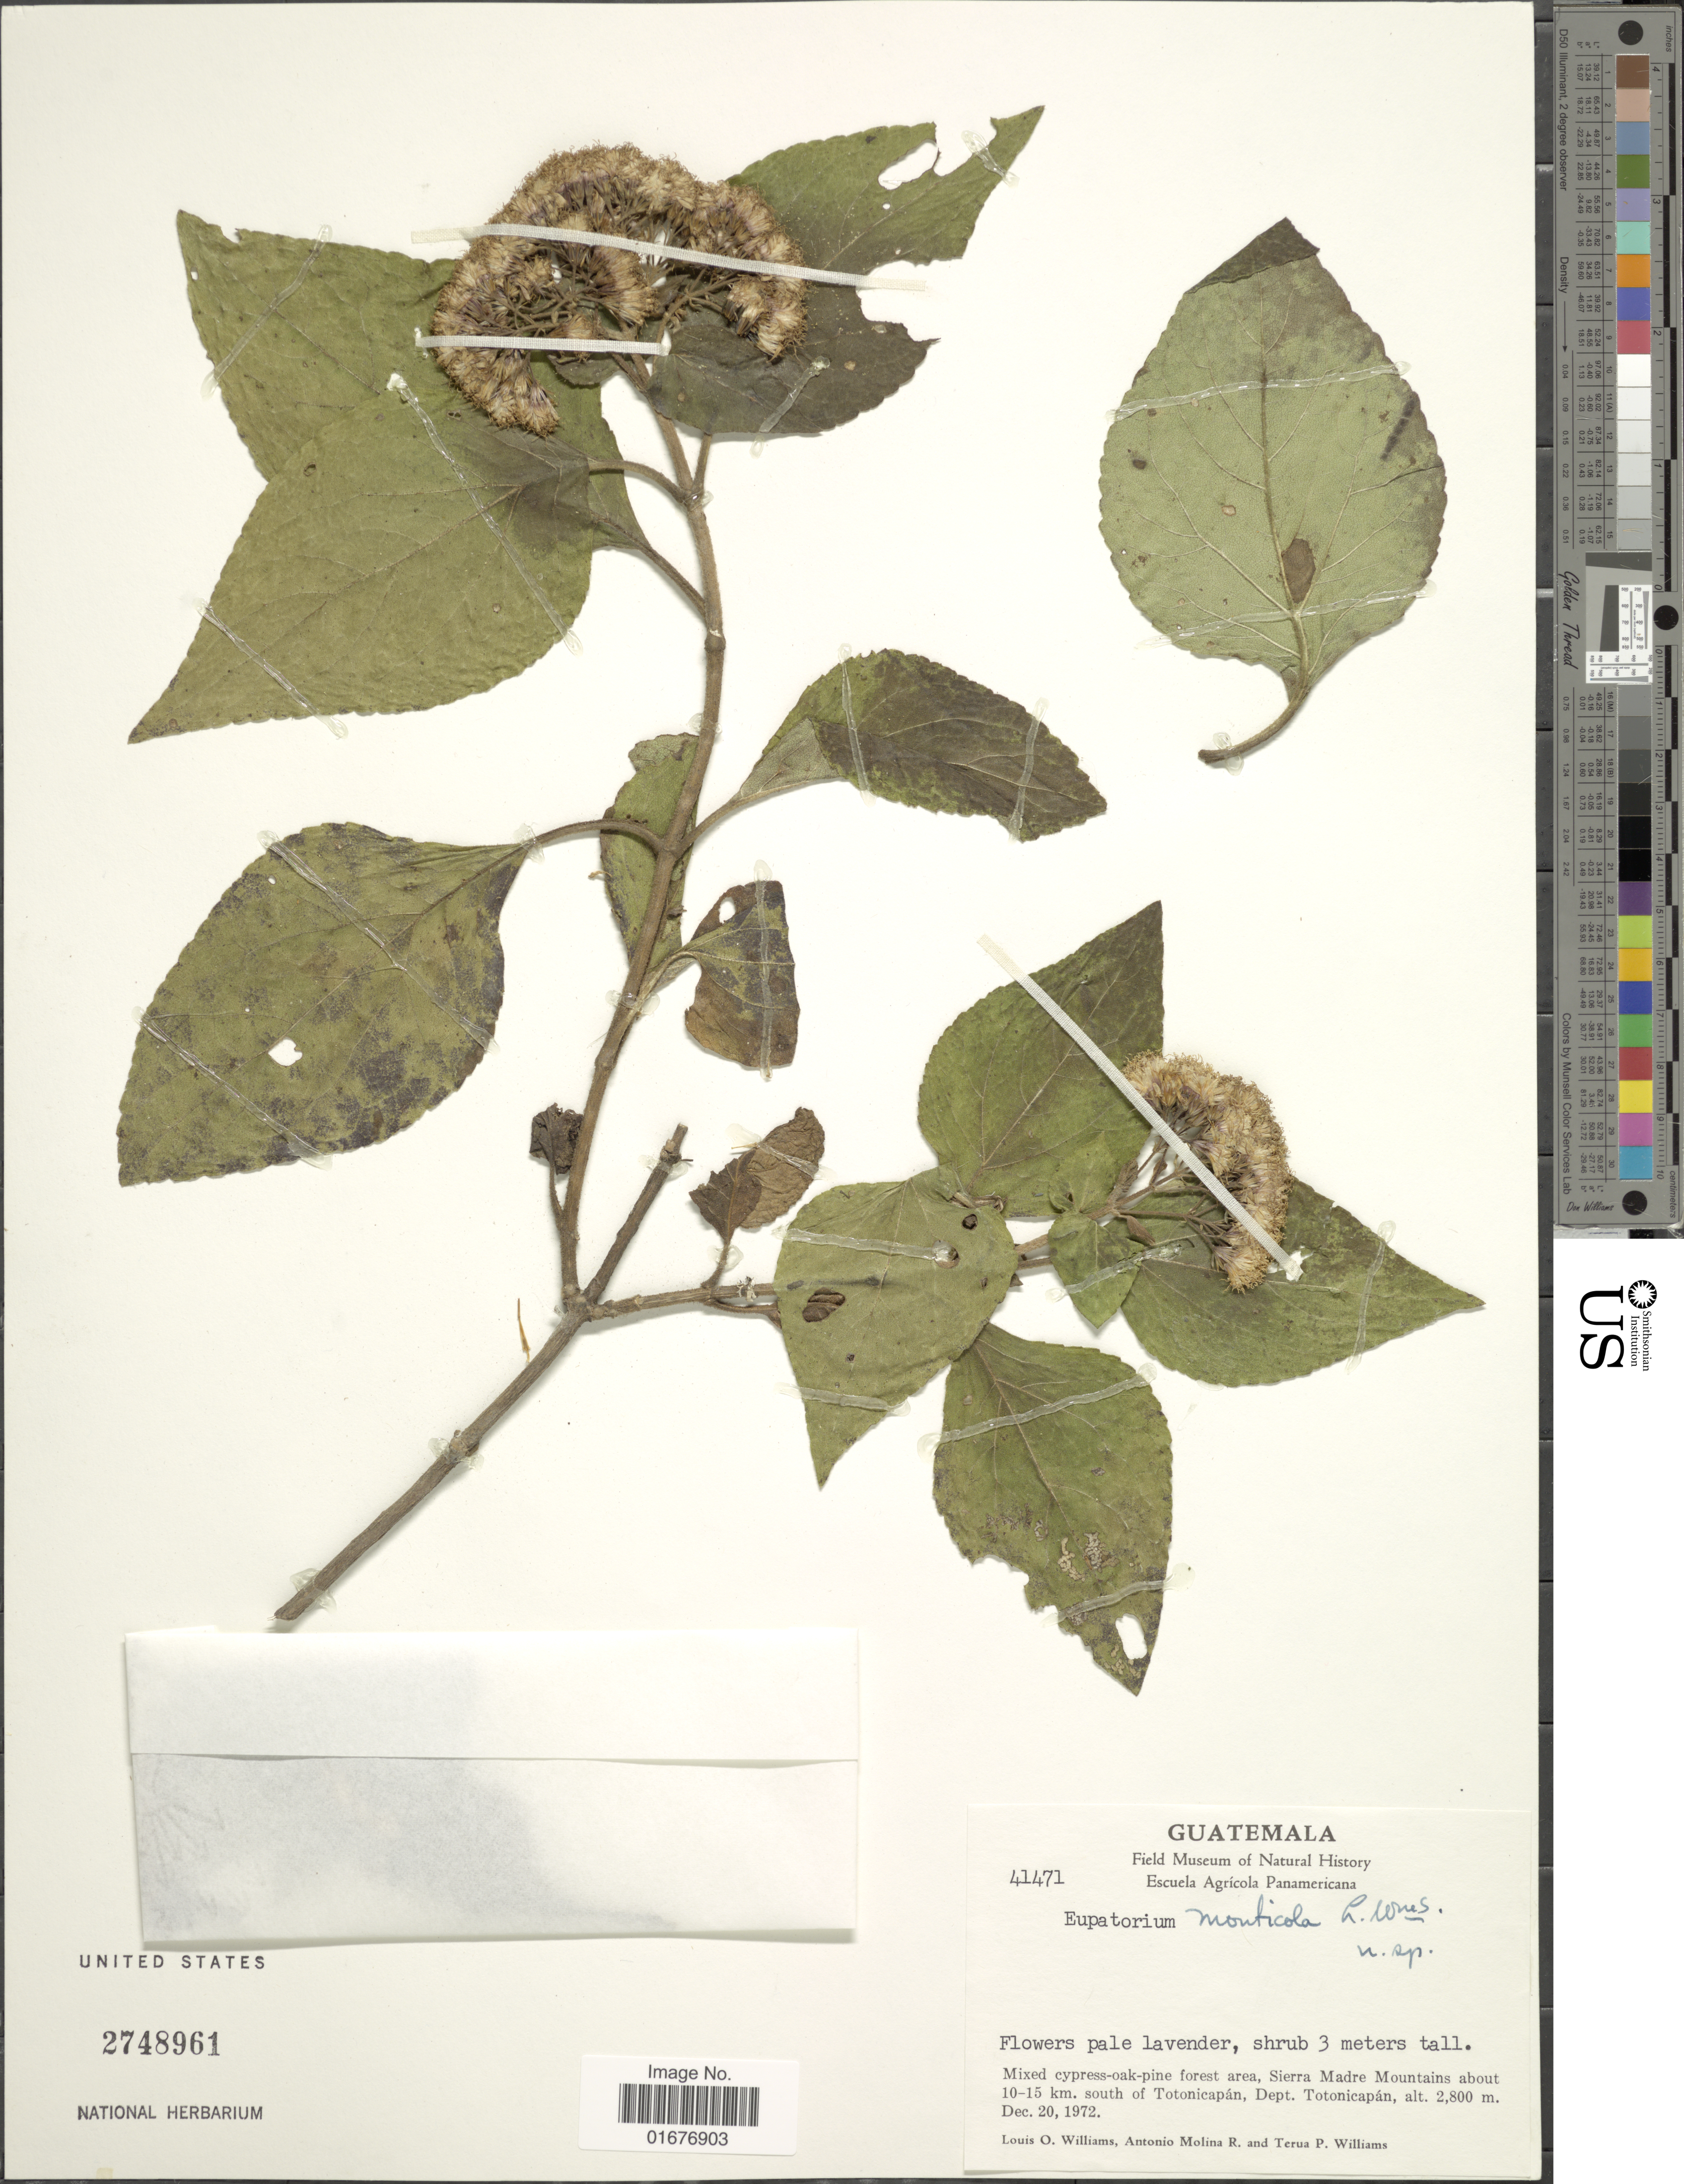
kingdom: Plantae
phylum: Tracheophyta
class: Magnoliopsida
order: Asterales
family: Asteraceae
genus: Ageratina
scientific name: Ageratina subpenninervia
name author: (Sch. Bip. ex Klatt) R.M. King & H. Rob.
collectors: L. O. Williams, A. Molina R. & T. P. Williams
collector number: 41471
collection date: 1972-12-20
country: Guatemala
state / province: Totonicapan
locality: Sierra Madre Mountains about 10-15 km. south of Totonicapan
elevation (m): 2800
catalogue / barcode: US 2748961